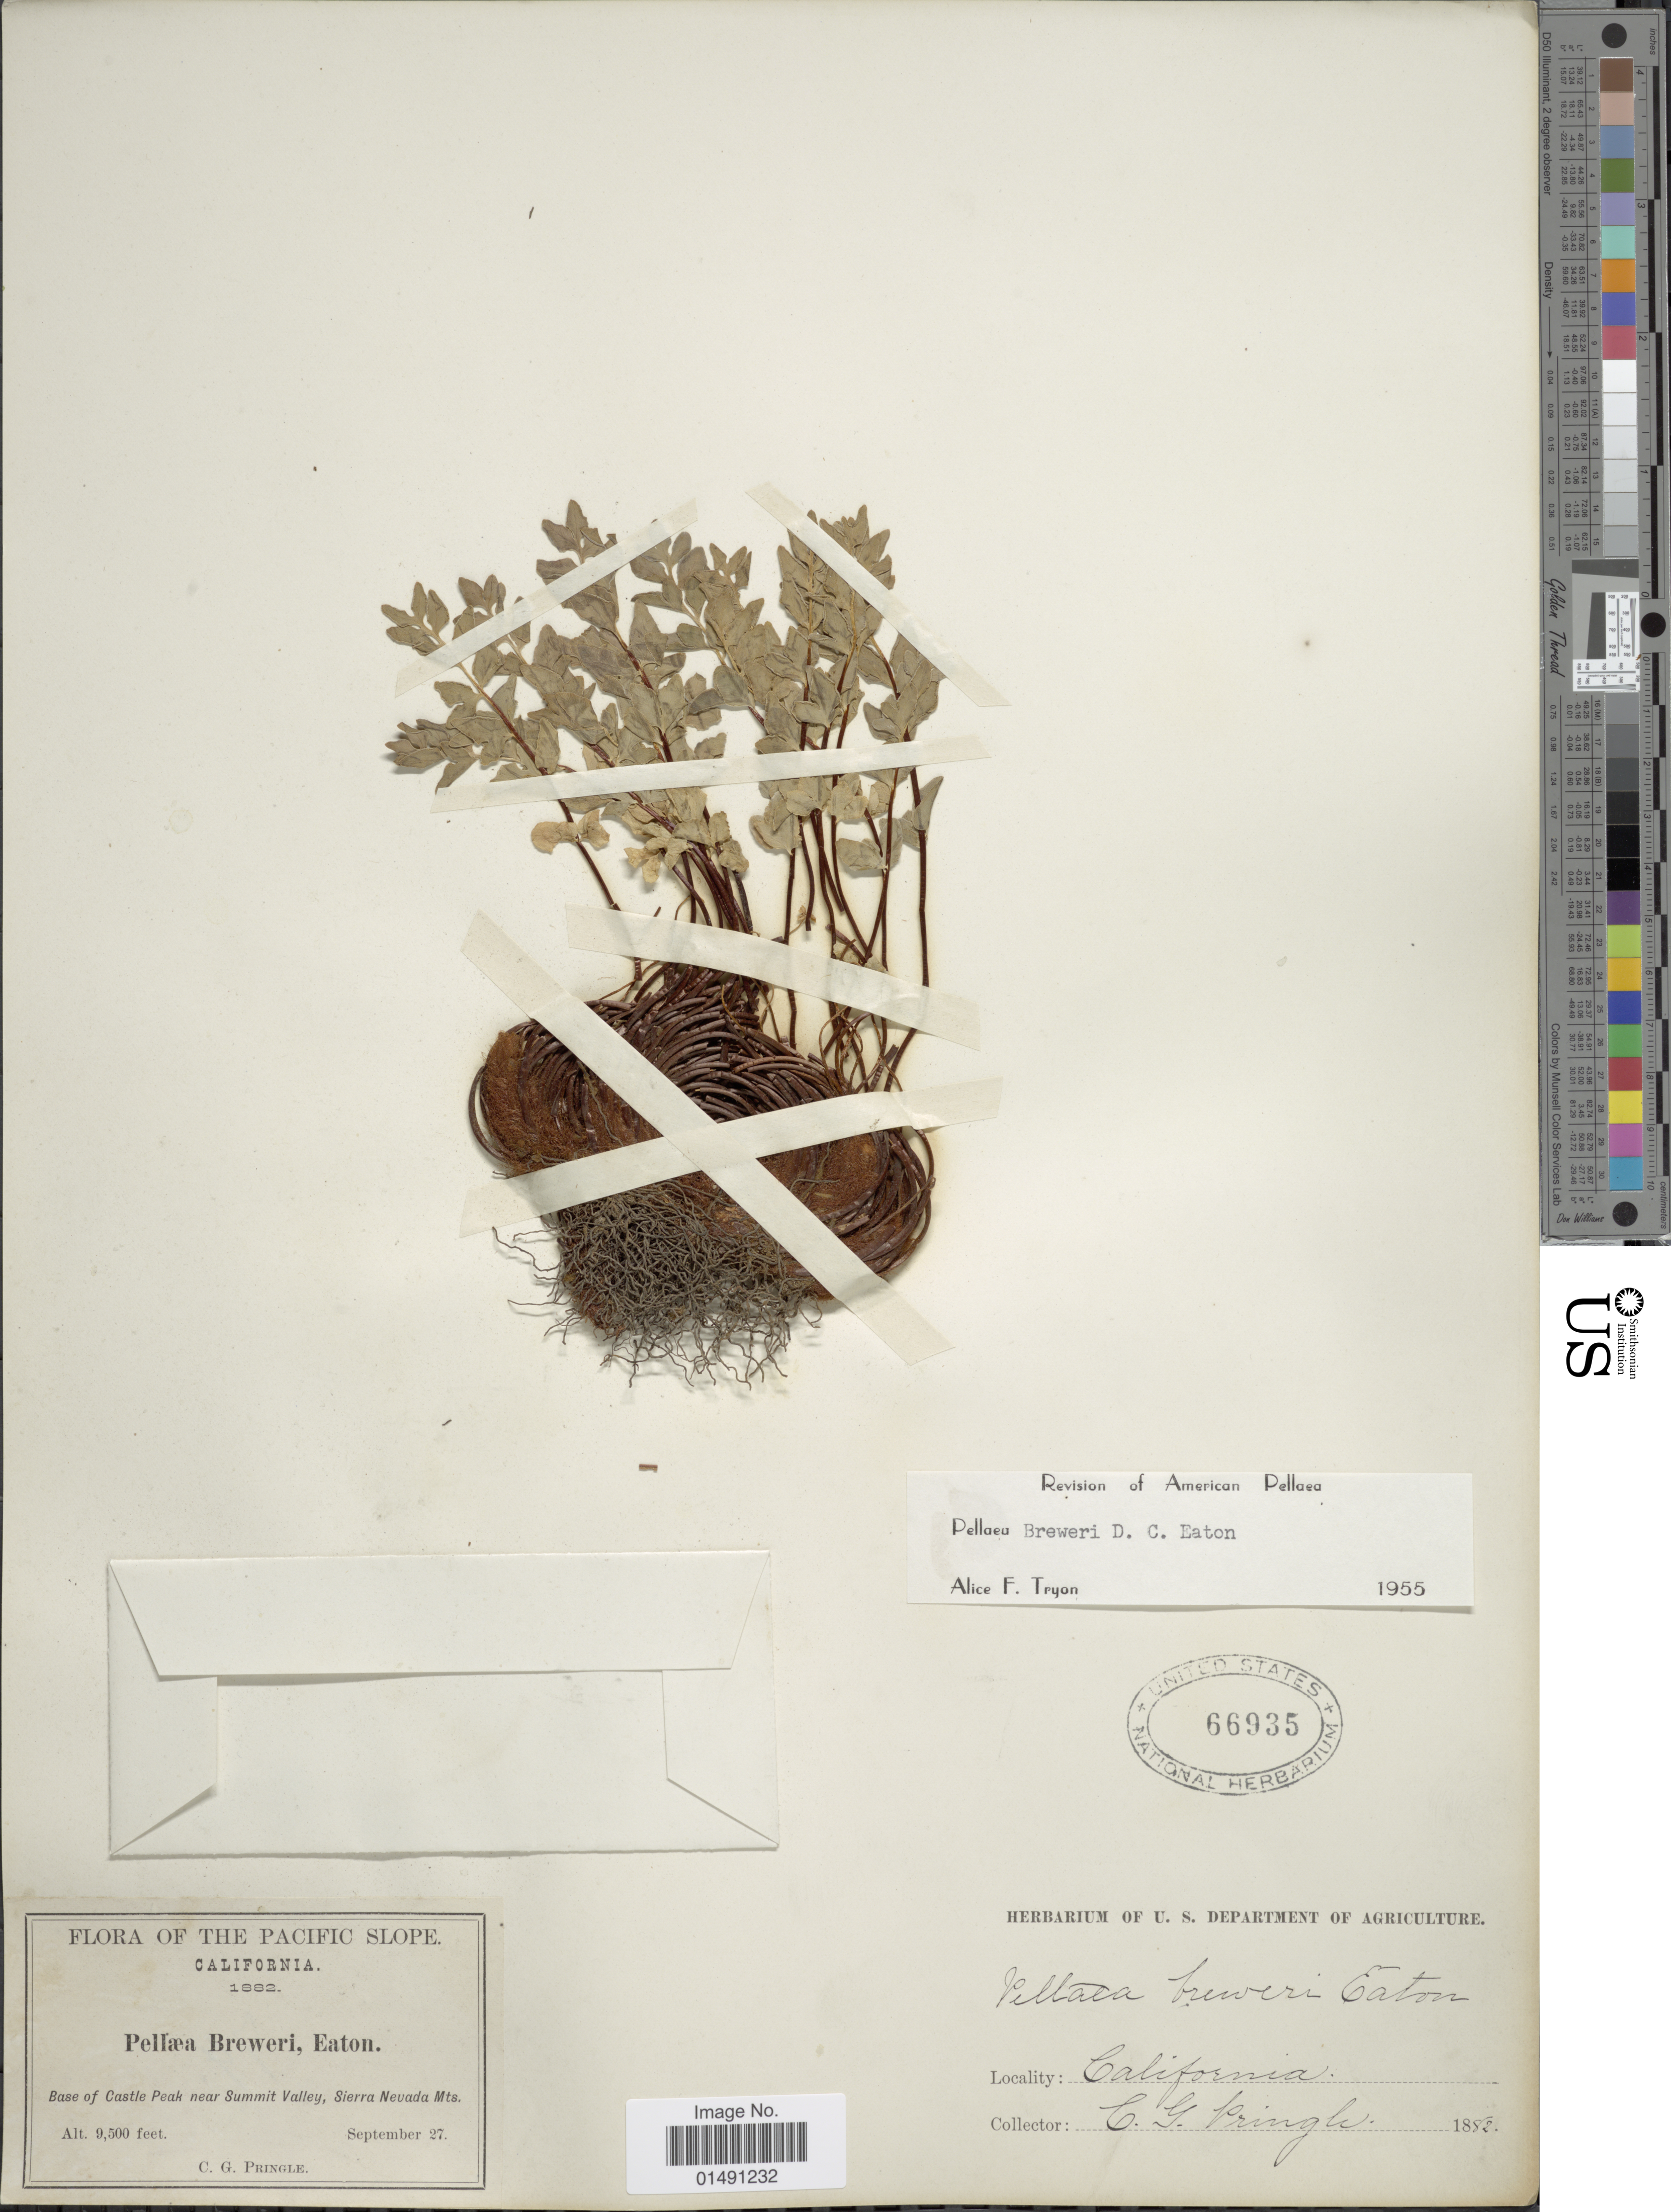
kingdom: Plantae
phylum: Tracheophyta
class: Polypodiopsida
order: Polypodiales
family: Pteridaceae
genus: Pellaea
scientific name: Pellaea breweri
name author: D.C. Eaton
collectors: C. G. Pringle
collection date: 1882-09-27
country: United States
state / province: California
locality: The Pacific Slope, Base of Castle Peak near Summit Valley, Sierra Nevada Mts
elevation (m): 2896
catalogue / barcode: US 66935